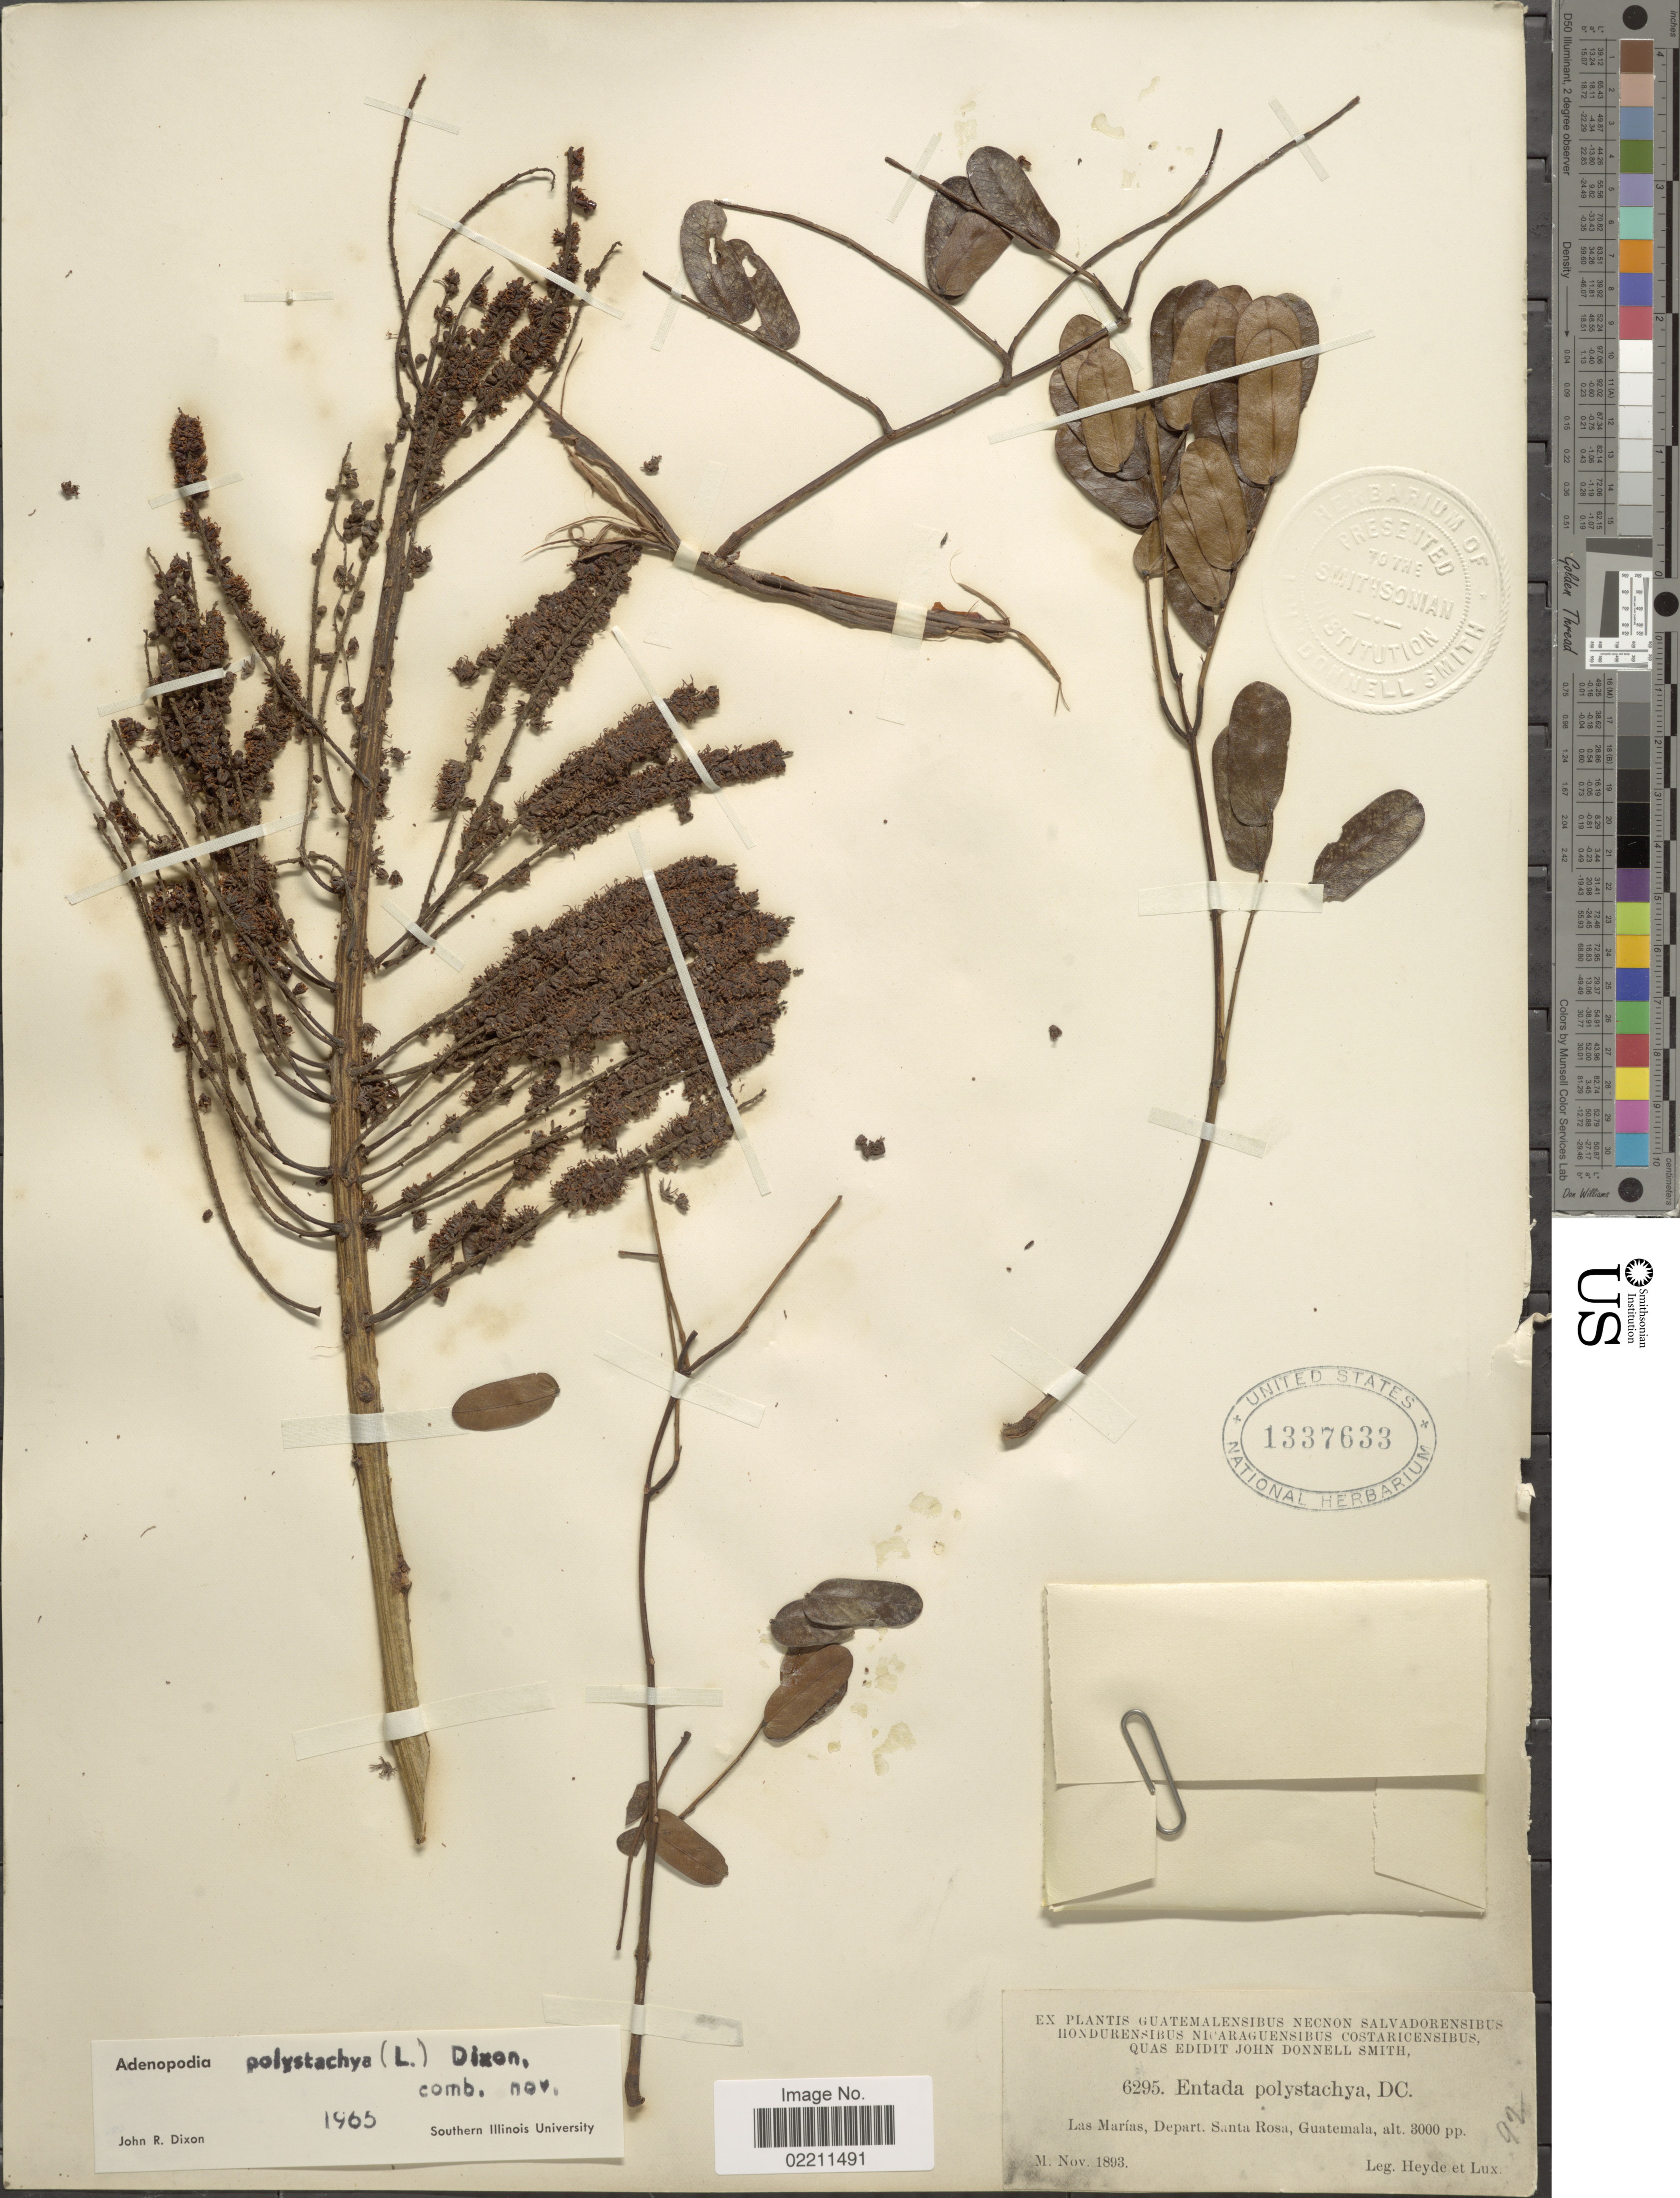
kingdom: Plantae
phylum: Tracheophyta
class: Magnoliopsida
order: Fabales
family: Fabaceae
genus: Entada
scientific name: Entada polystachya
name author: (L.) DC.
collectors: Heyde & Lux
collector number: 6295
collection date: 1893-11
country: Guatemala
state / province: Santa Rosa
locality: Las Marias, Depart. Santa Rosa, Guatemala.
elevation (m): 914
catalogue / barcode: US 1337633